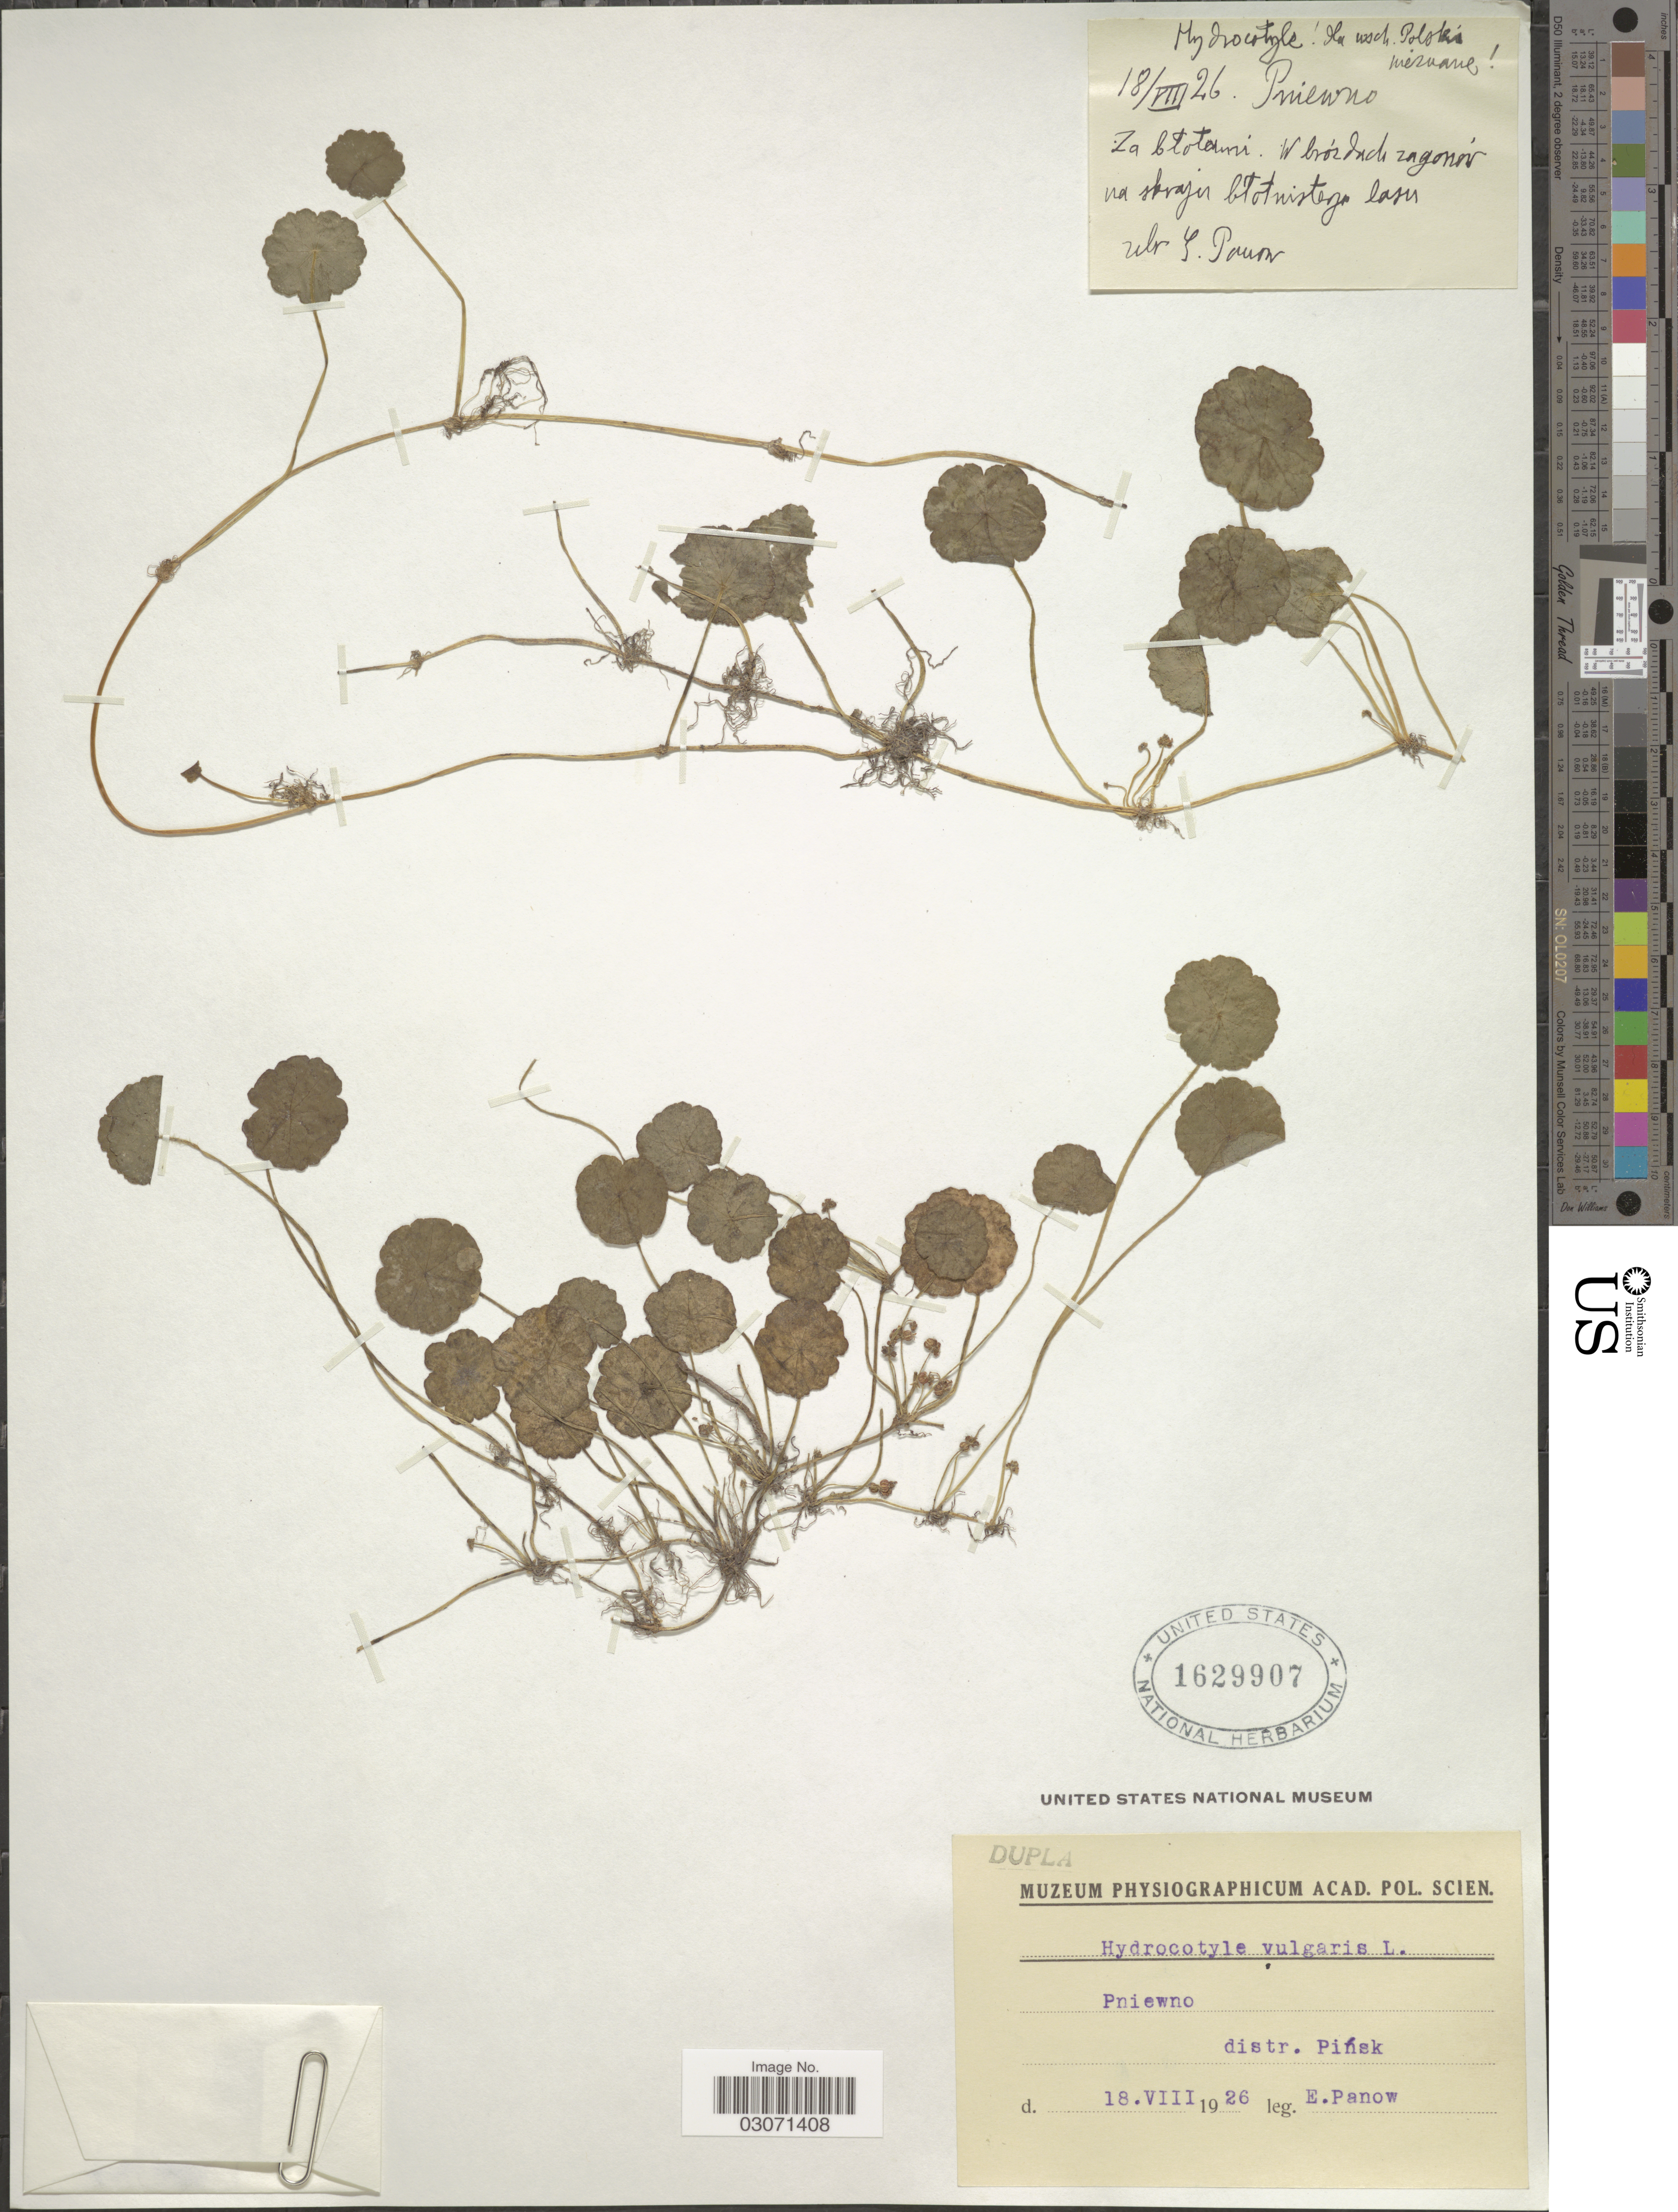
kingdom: Plantae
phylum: Tracheophyta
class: Magnoliopsida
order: Apiales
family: Araliaceae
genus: Hydrocotyle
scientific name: Hydrocotyle vulgaris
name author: L.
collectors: E. Panow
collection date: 1926-08-18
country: Ukraine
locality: Pniewno. Distr. Pinsk.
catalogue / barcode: US 1629907